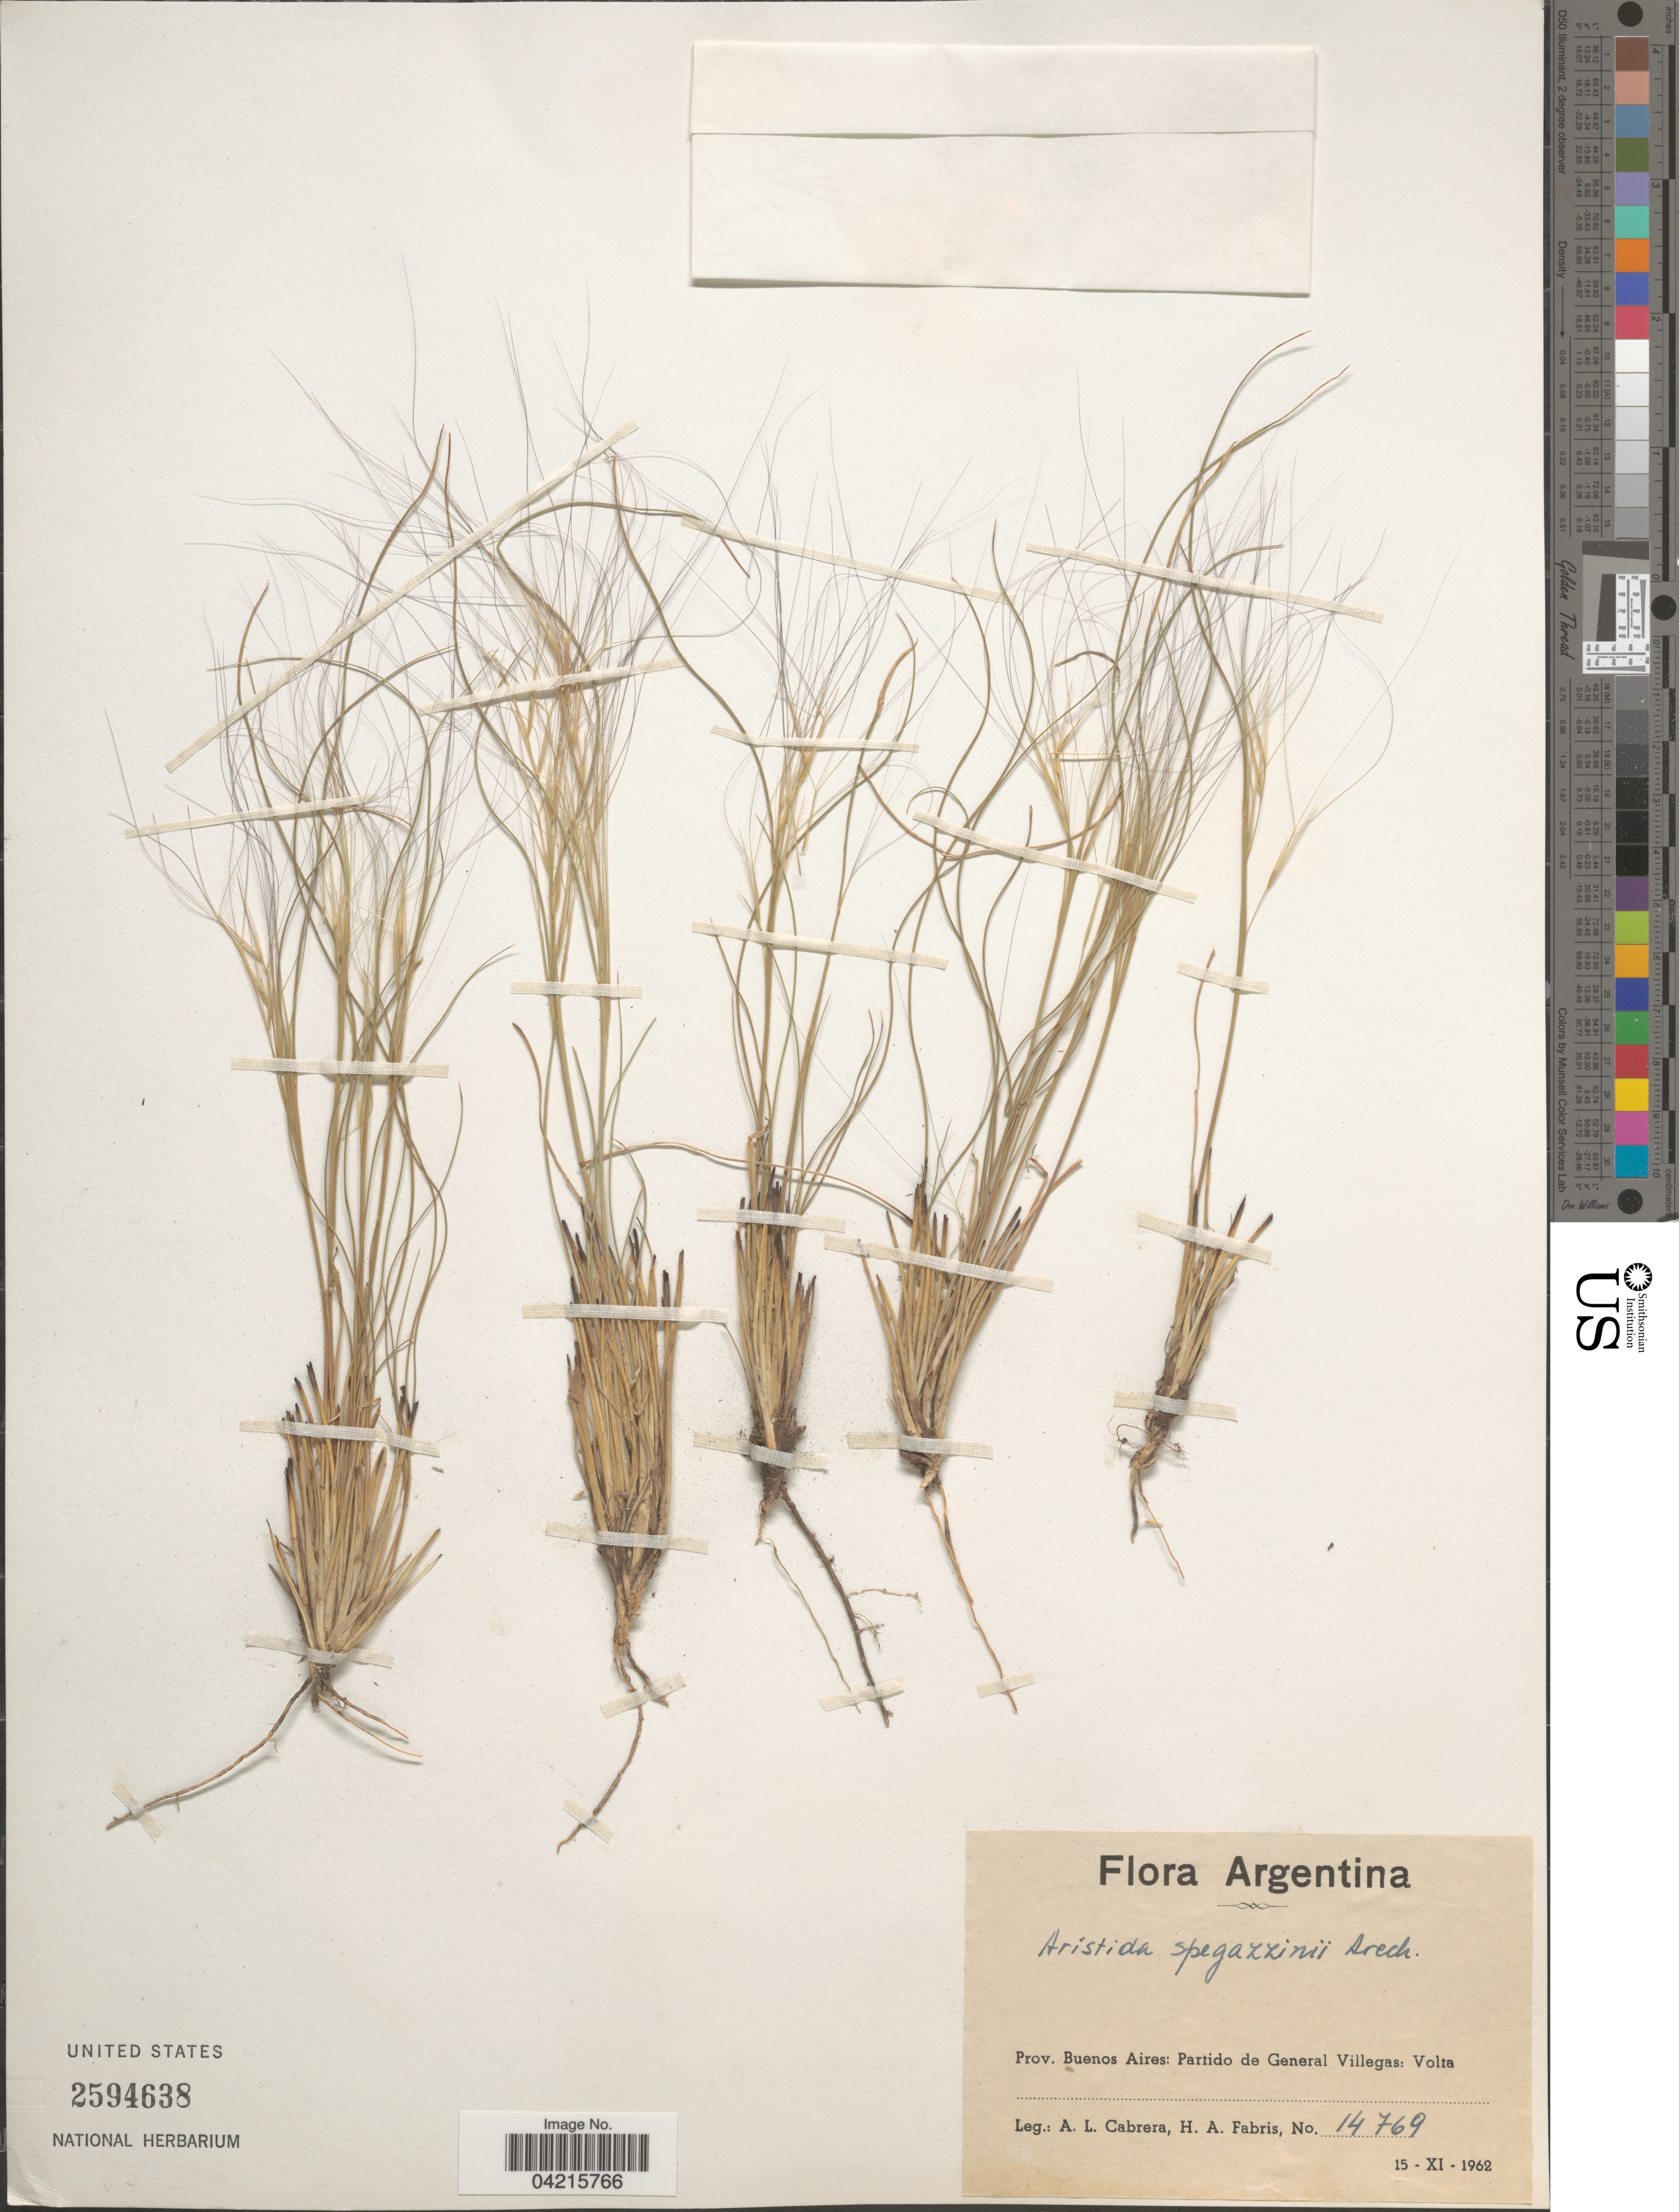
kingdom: Plantae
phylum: Tracheophyta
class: Liliopsida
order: Poales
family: Poaceae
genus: Aristida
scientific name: Aristida spegazzinii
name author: Arechav.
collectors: A. L. Cabrera & H. A. Fabris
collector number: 14769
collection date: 1962-11-15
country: Argentina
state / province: Buenos Aires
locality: Partido de General Villegas: Volta.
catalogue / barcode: US 2594638